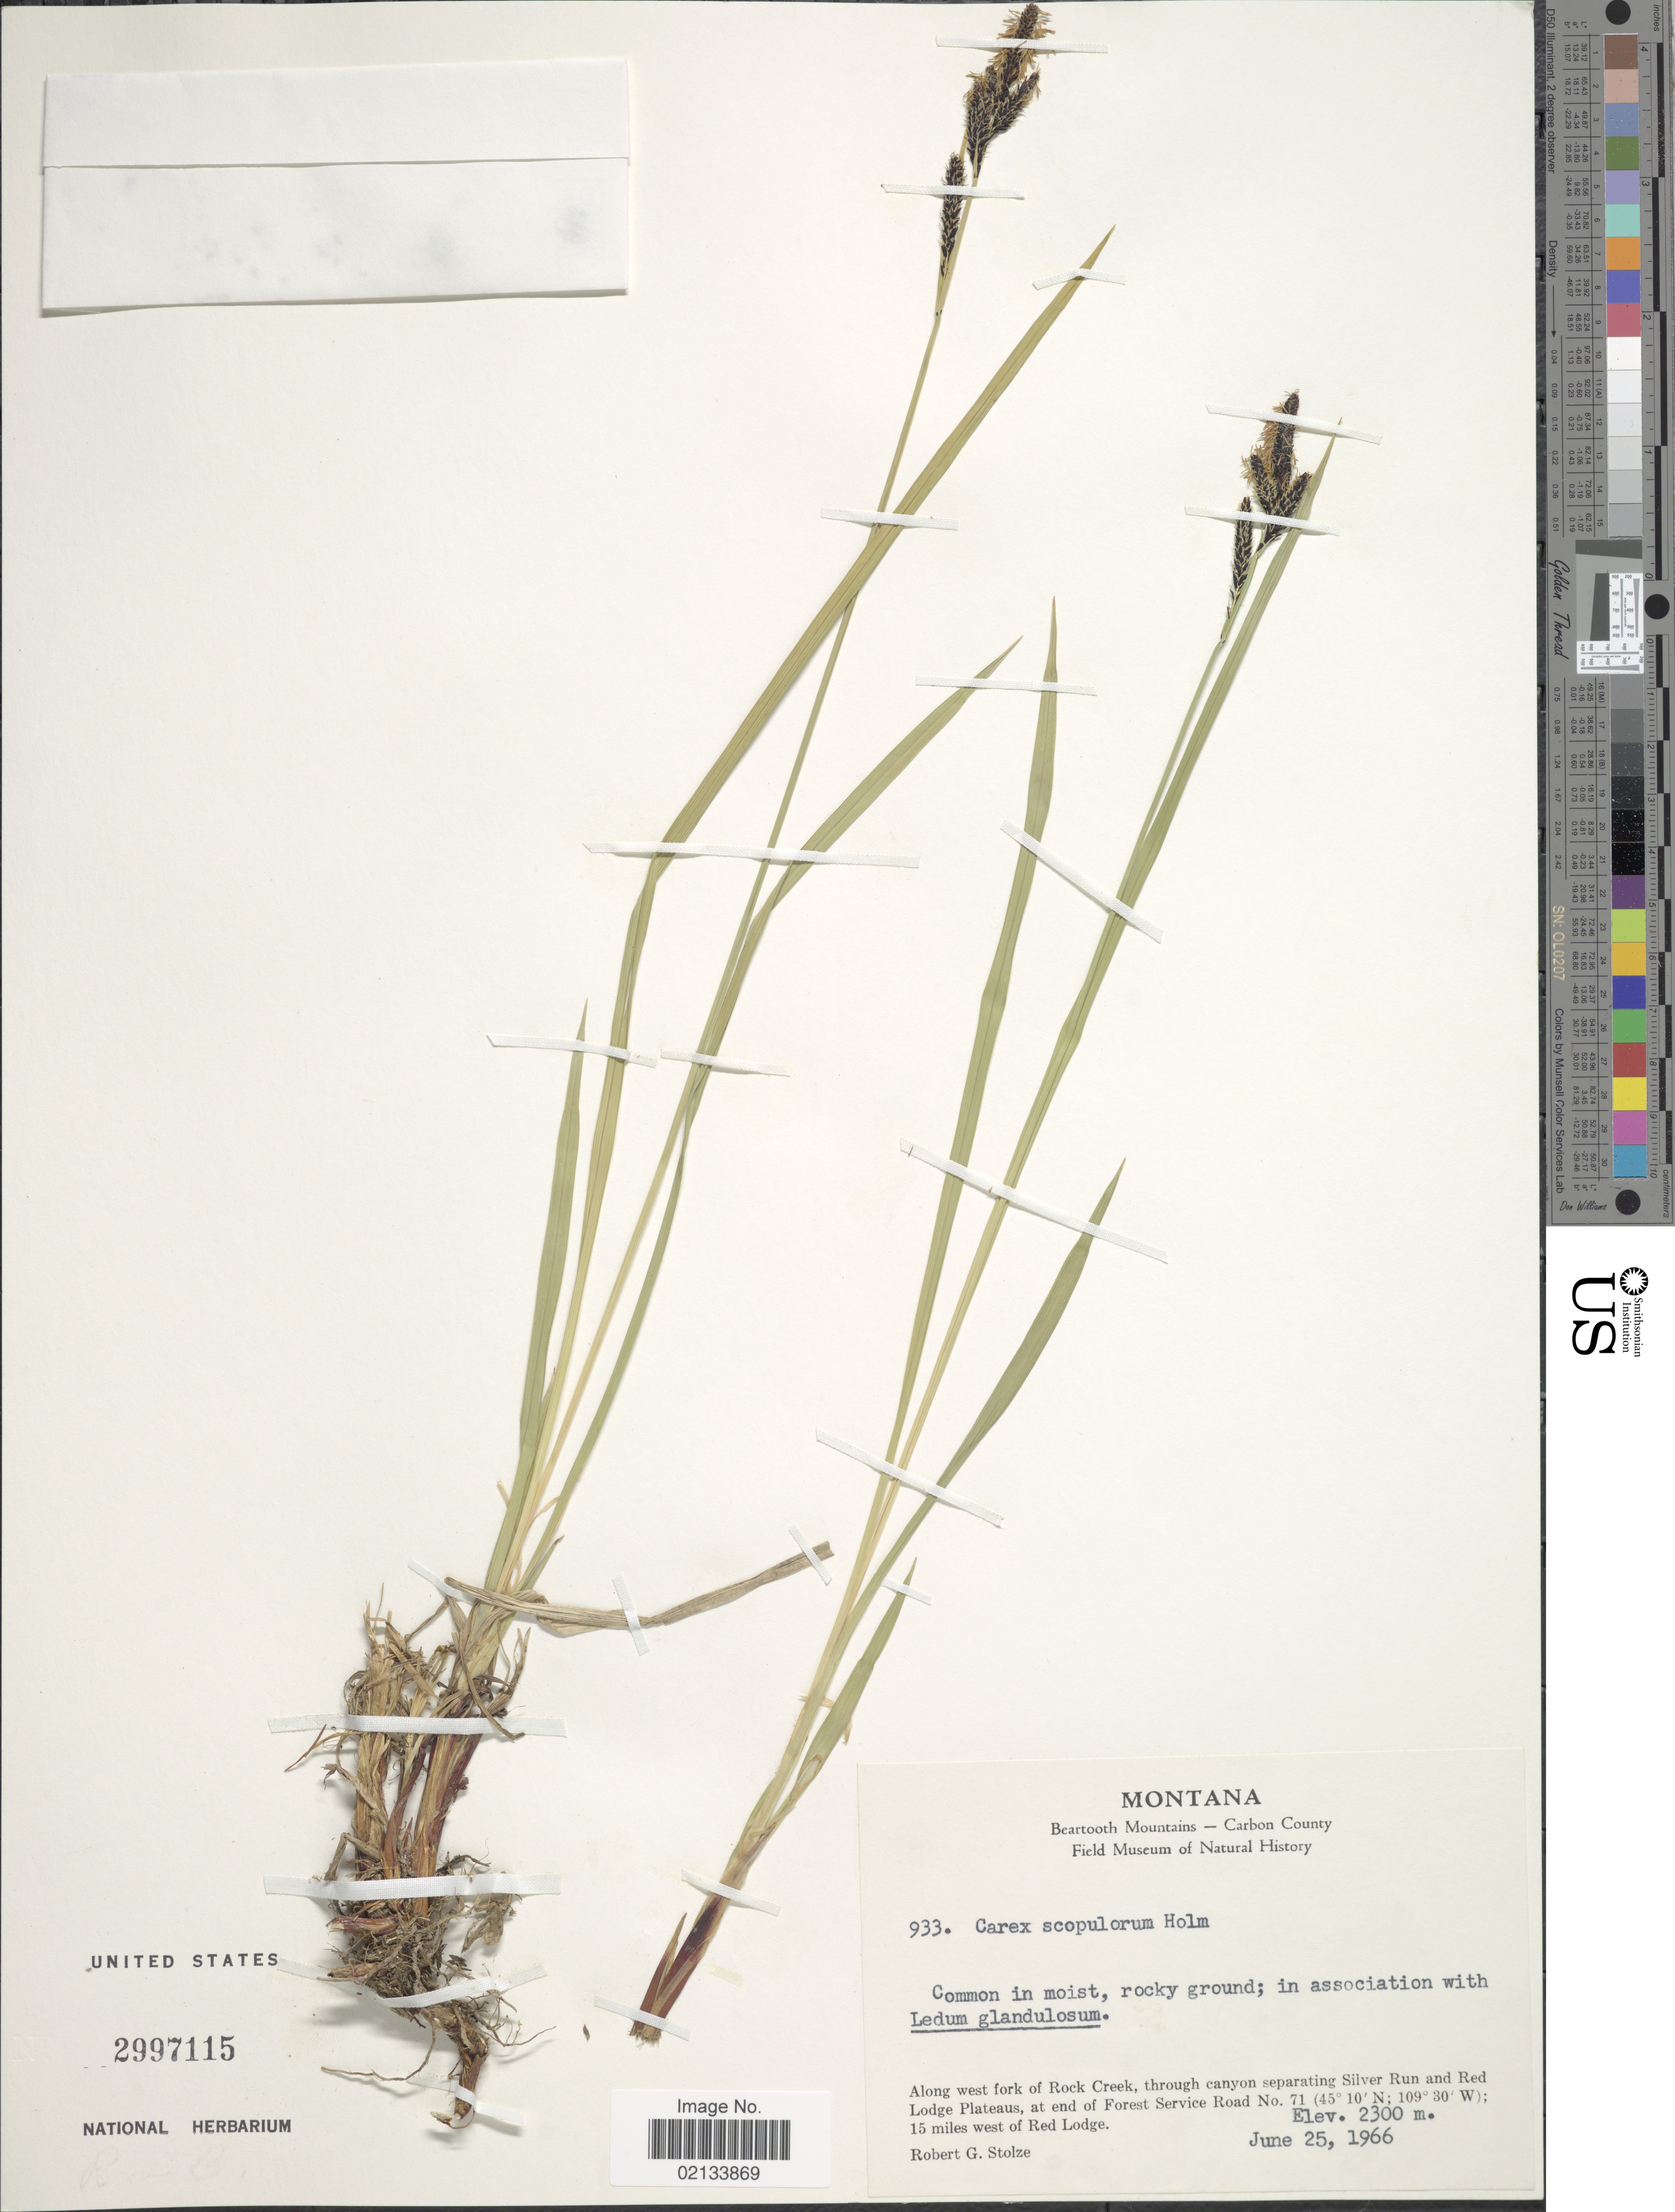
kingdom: Plantae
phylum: Tracheophyta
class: Liliopsida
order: Poales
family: Cyperaceae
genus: Carex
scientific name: Carex scopulorum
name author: Holm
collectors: R. G. Stolze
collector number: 933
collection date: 1966-06-25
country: United States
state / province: Montana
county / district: Carbon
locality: Beartooth Mountains, along west fork of Rock Creek, through canyon separating Silver Runand Red Lodge Plateaus, at end of Forest Service Road No. 71, 15 miles west of Red Lodge.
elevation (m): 2300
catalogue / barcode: US 2997115